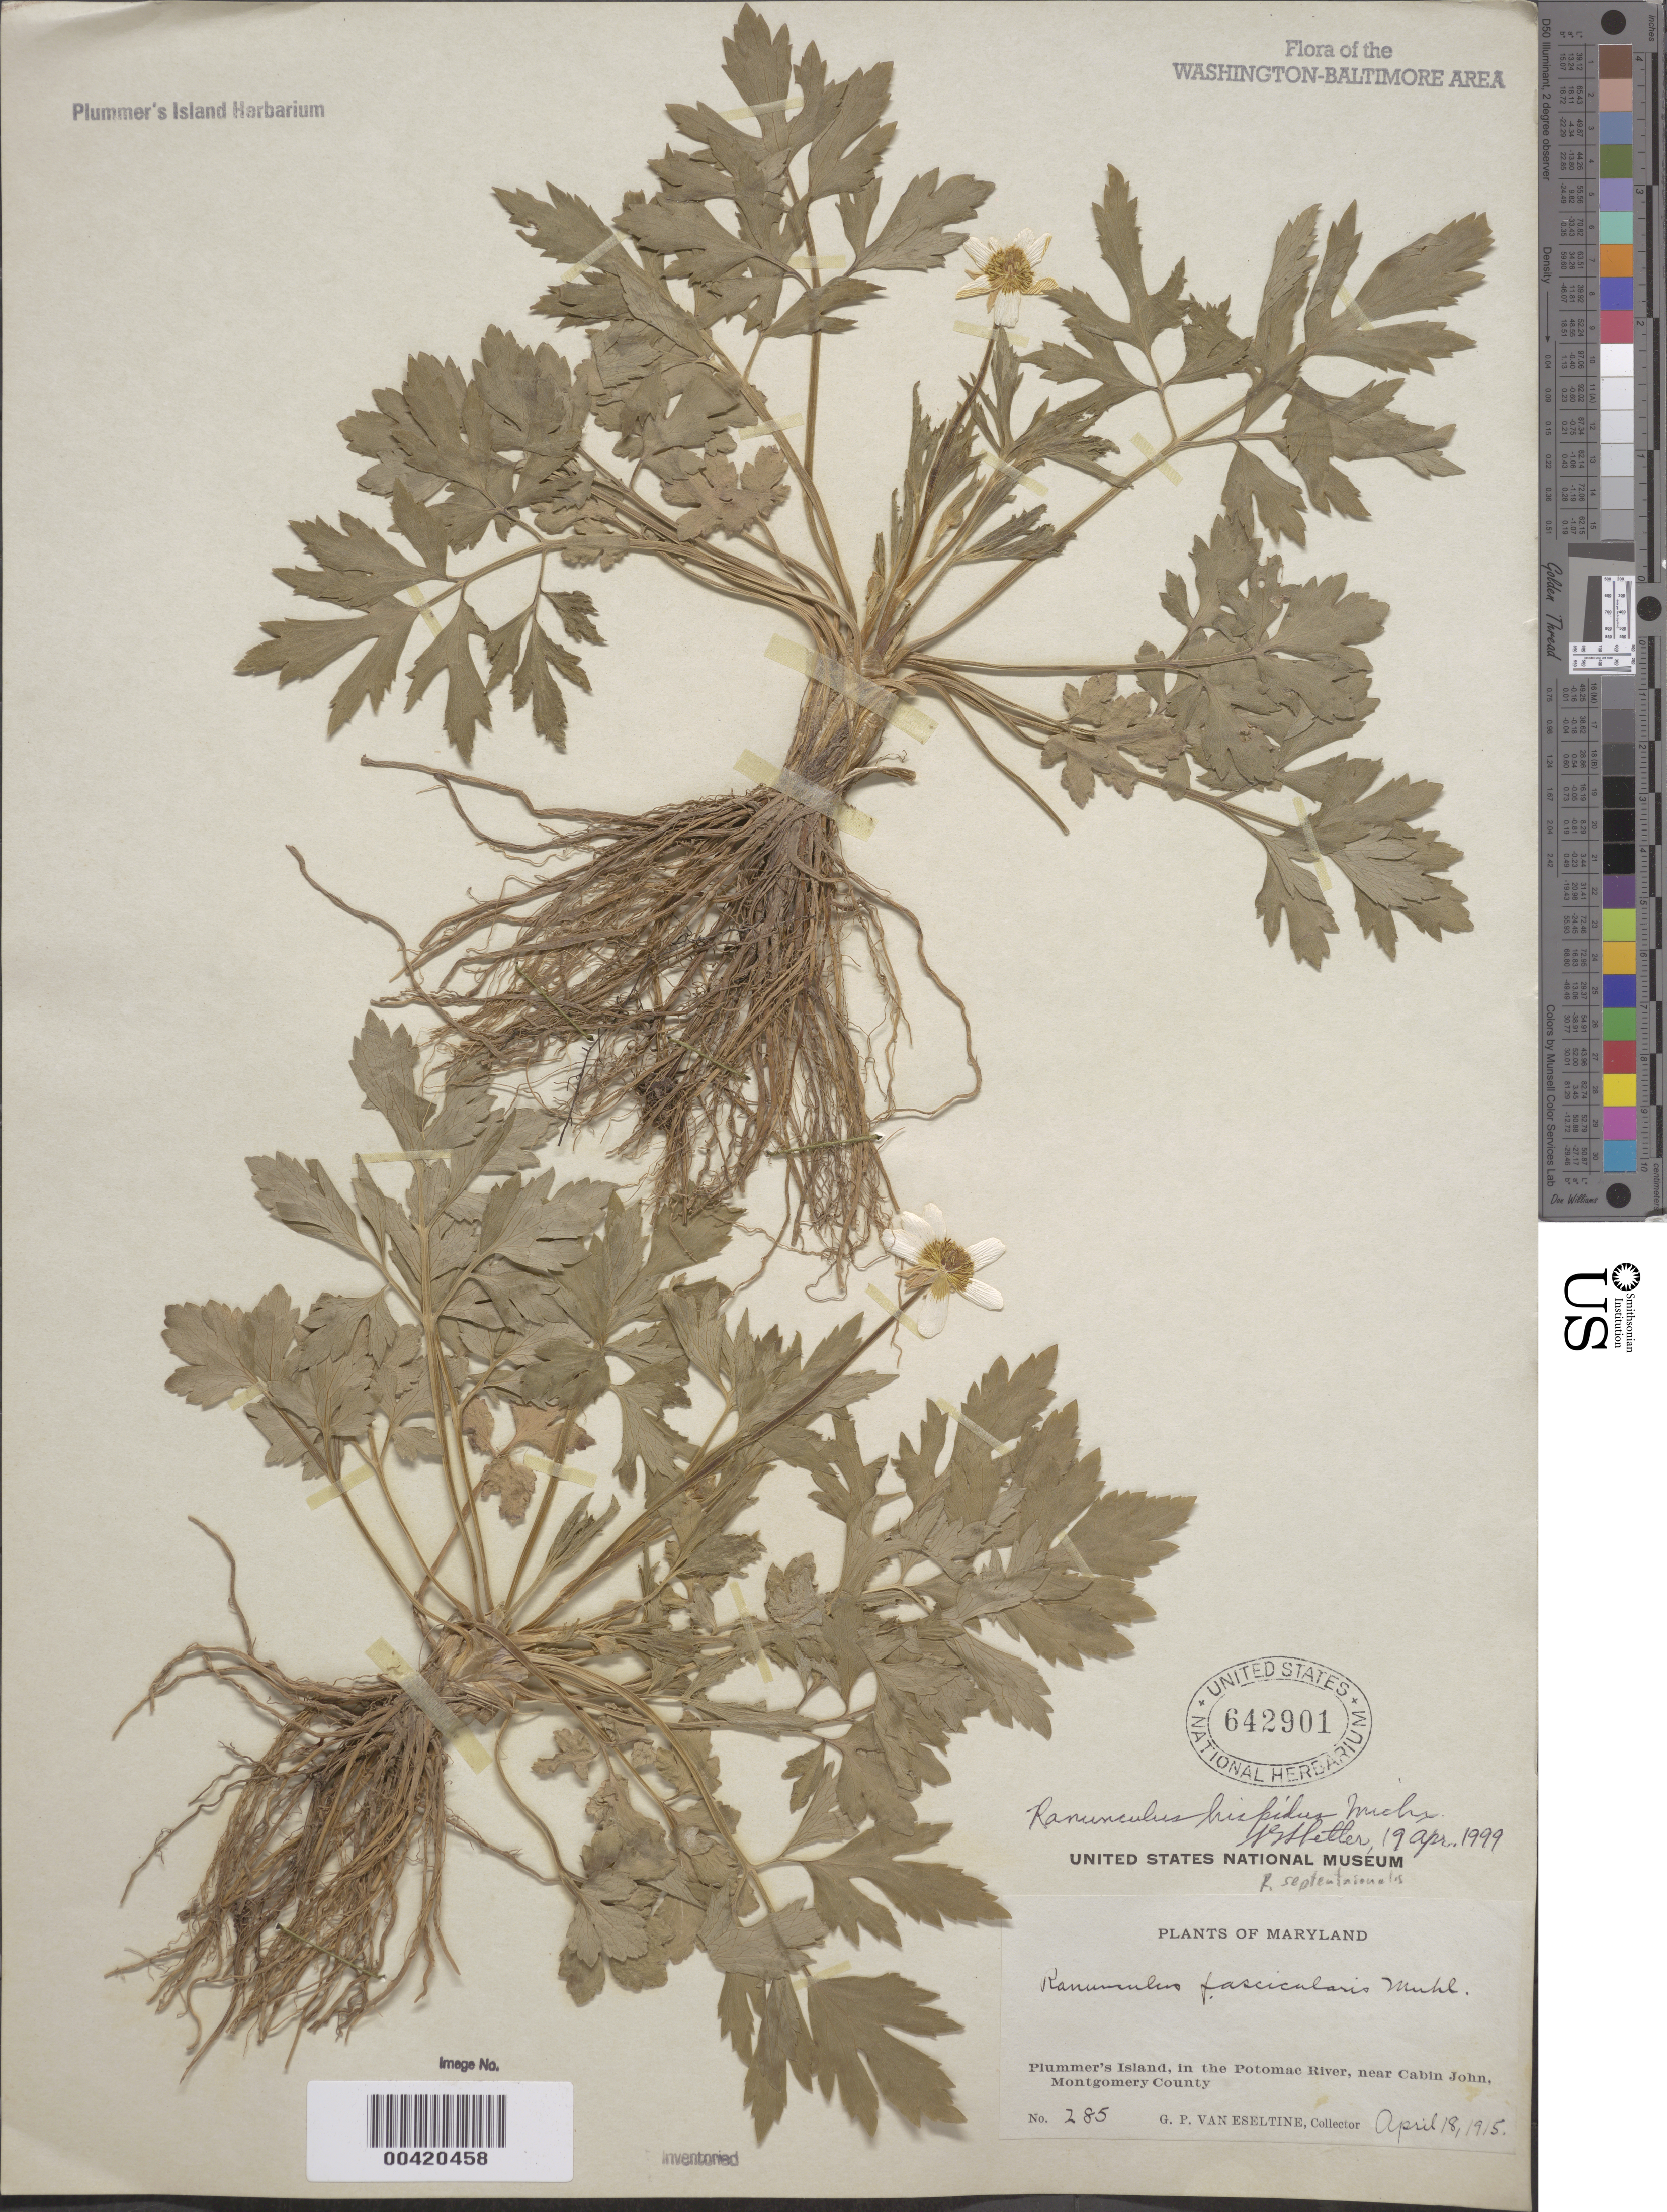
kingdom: Plantae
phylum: Tracheophyta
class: Magnoliopsida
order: Ranunculales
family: Ranunculaceae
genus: Ranunculus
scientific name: Ranunculus hispidus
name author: Michx.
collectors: G. P. Van Eseltine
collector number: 285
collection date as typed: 18 Apr 1915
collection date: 1915-04-18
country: United States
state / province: Maryland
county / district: Montgomery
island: Plummers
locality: Plummer's Island C. & O. Canal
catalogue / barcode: US 642901